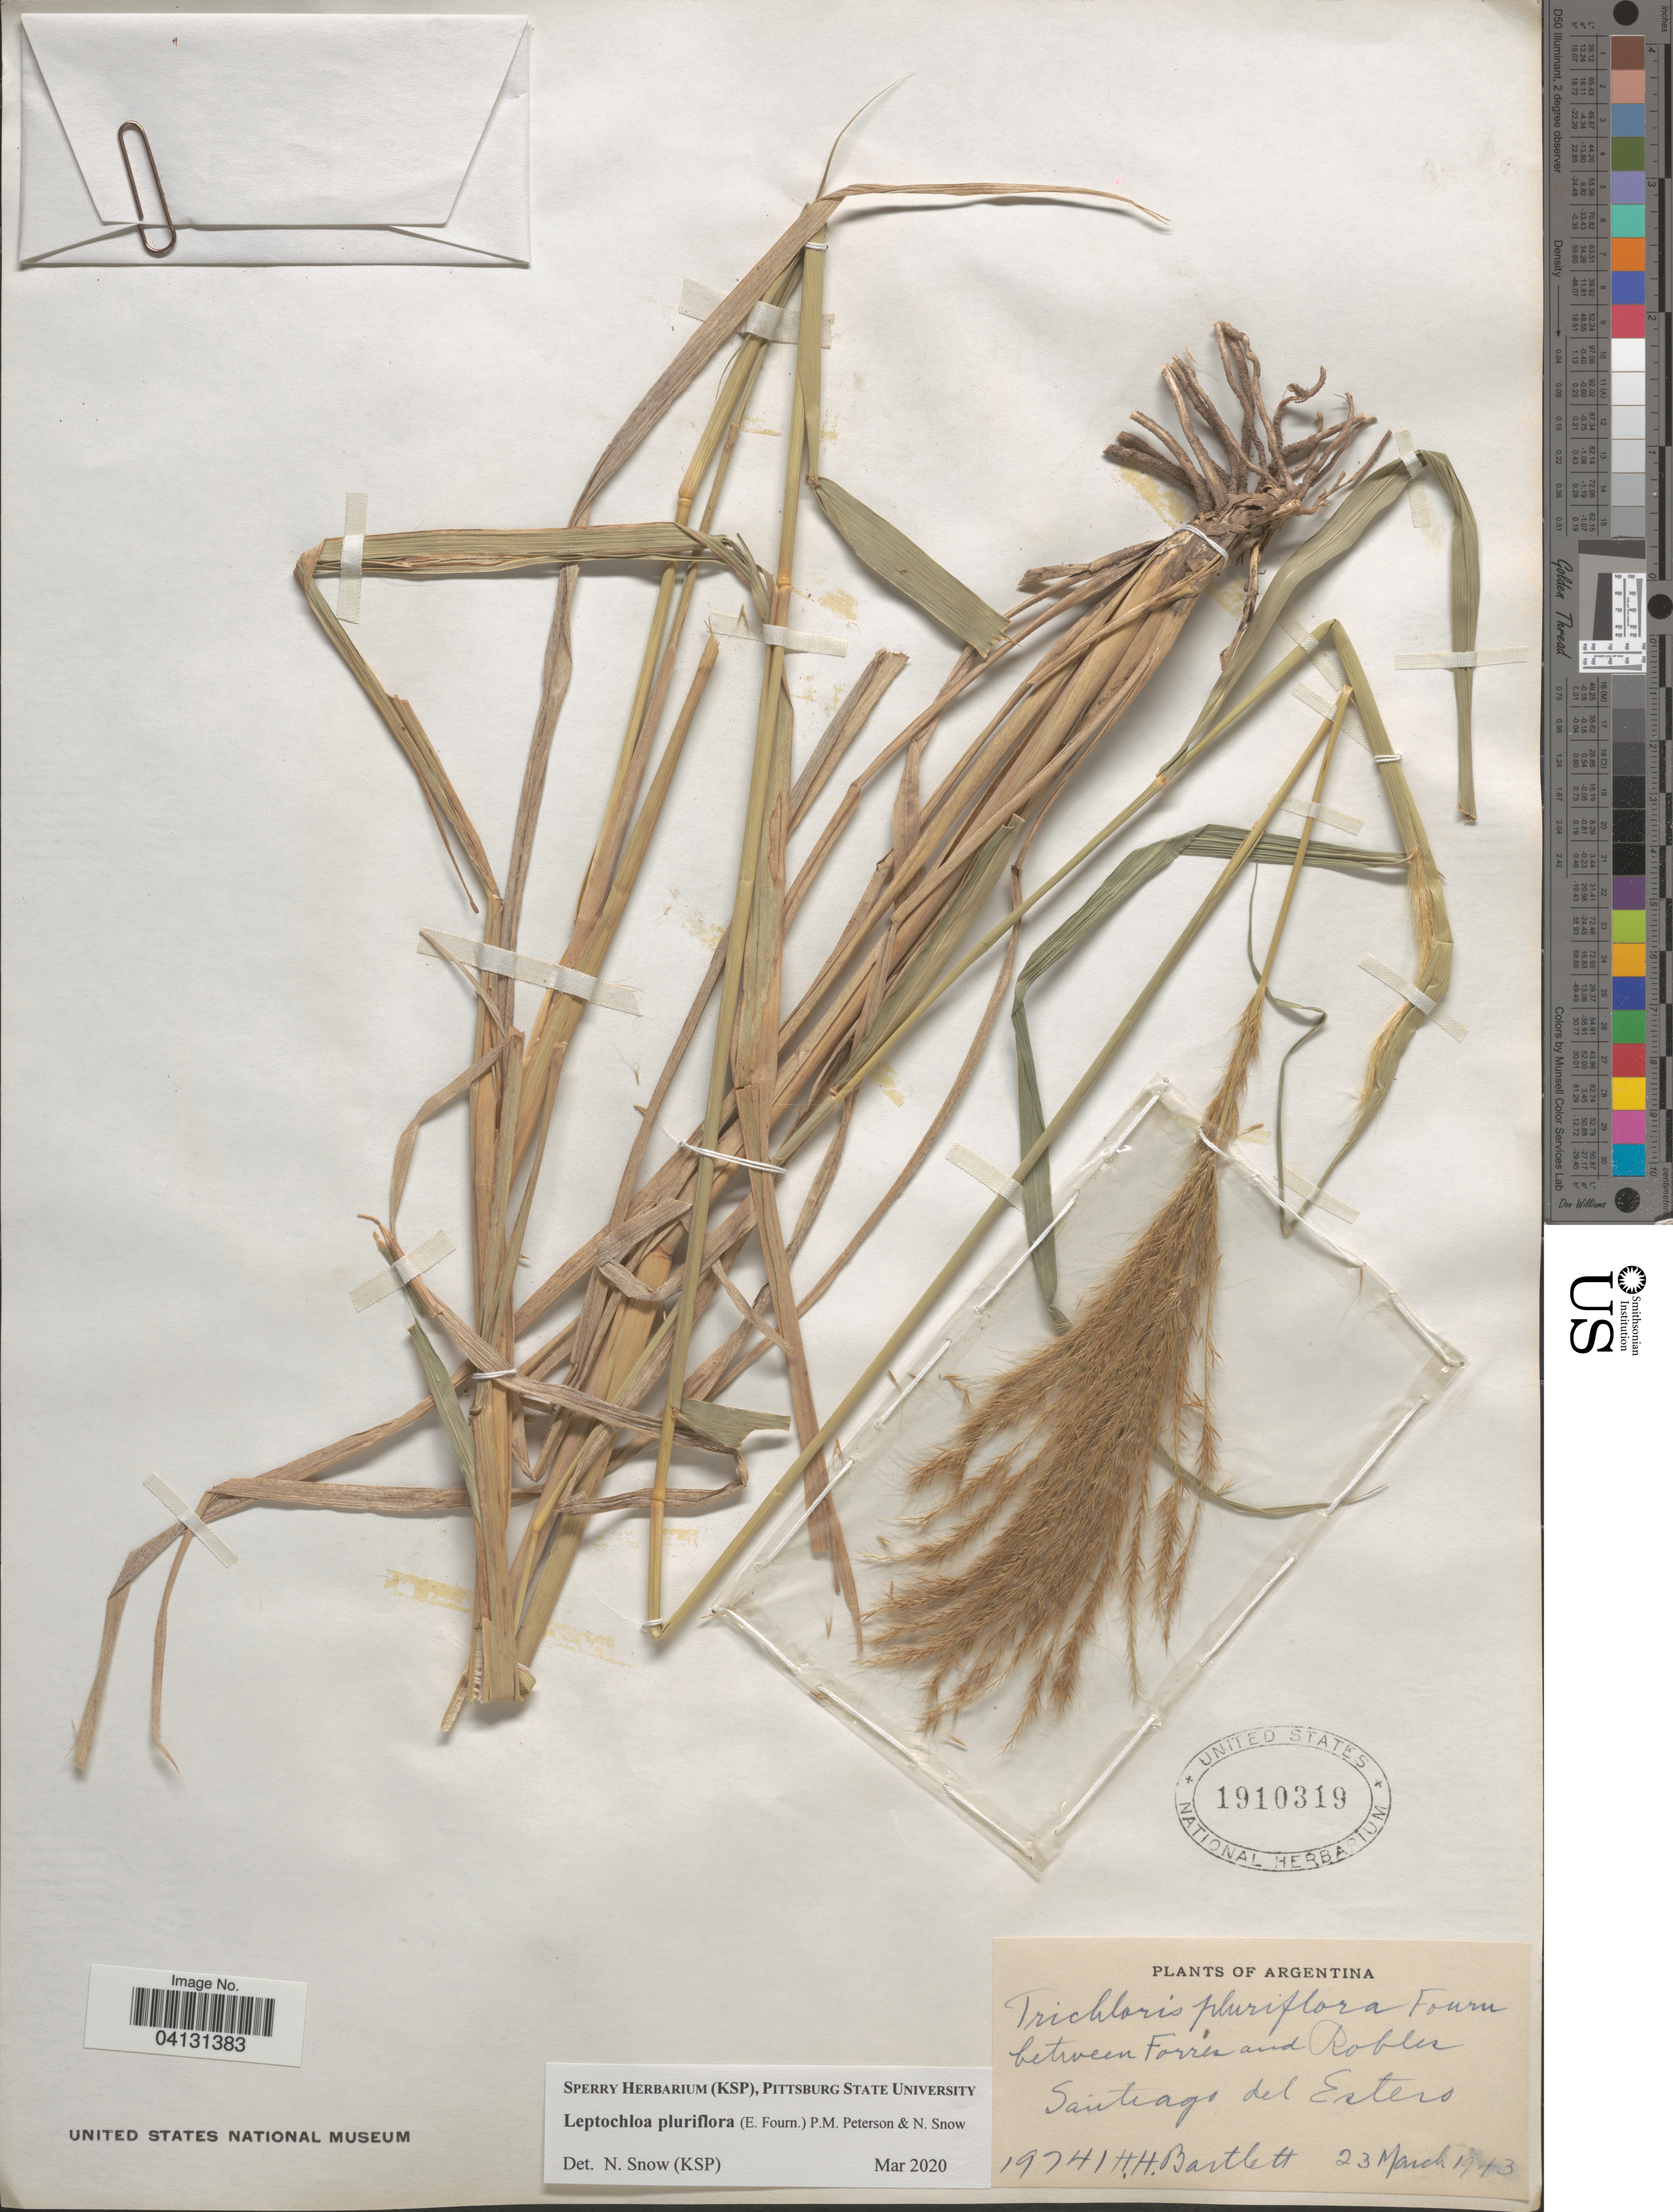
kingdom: Plantae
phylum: Tracheophyta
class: Liliopsida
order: Poales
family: Poaceae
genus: Leptochloa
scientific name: Leptochloa pluriflora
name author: (E. Fourn.) P.M. Peterson & N. Snow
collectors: H. H. Bartlett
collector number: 19741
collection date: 1943-03-23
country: Argentina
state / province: Santiago del Estero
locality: Between Forres and Robles.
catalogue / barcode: US 1910319